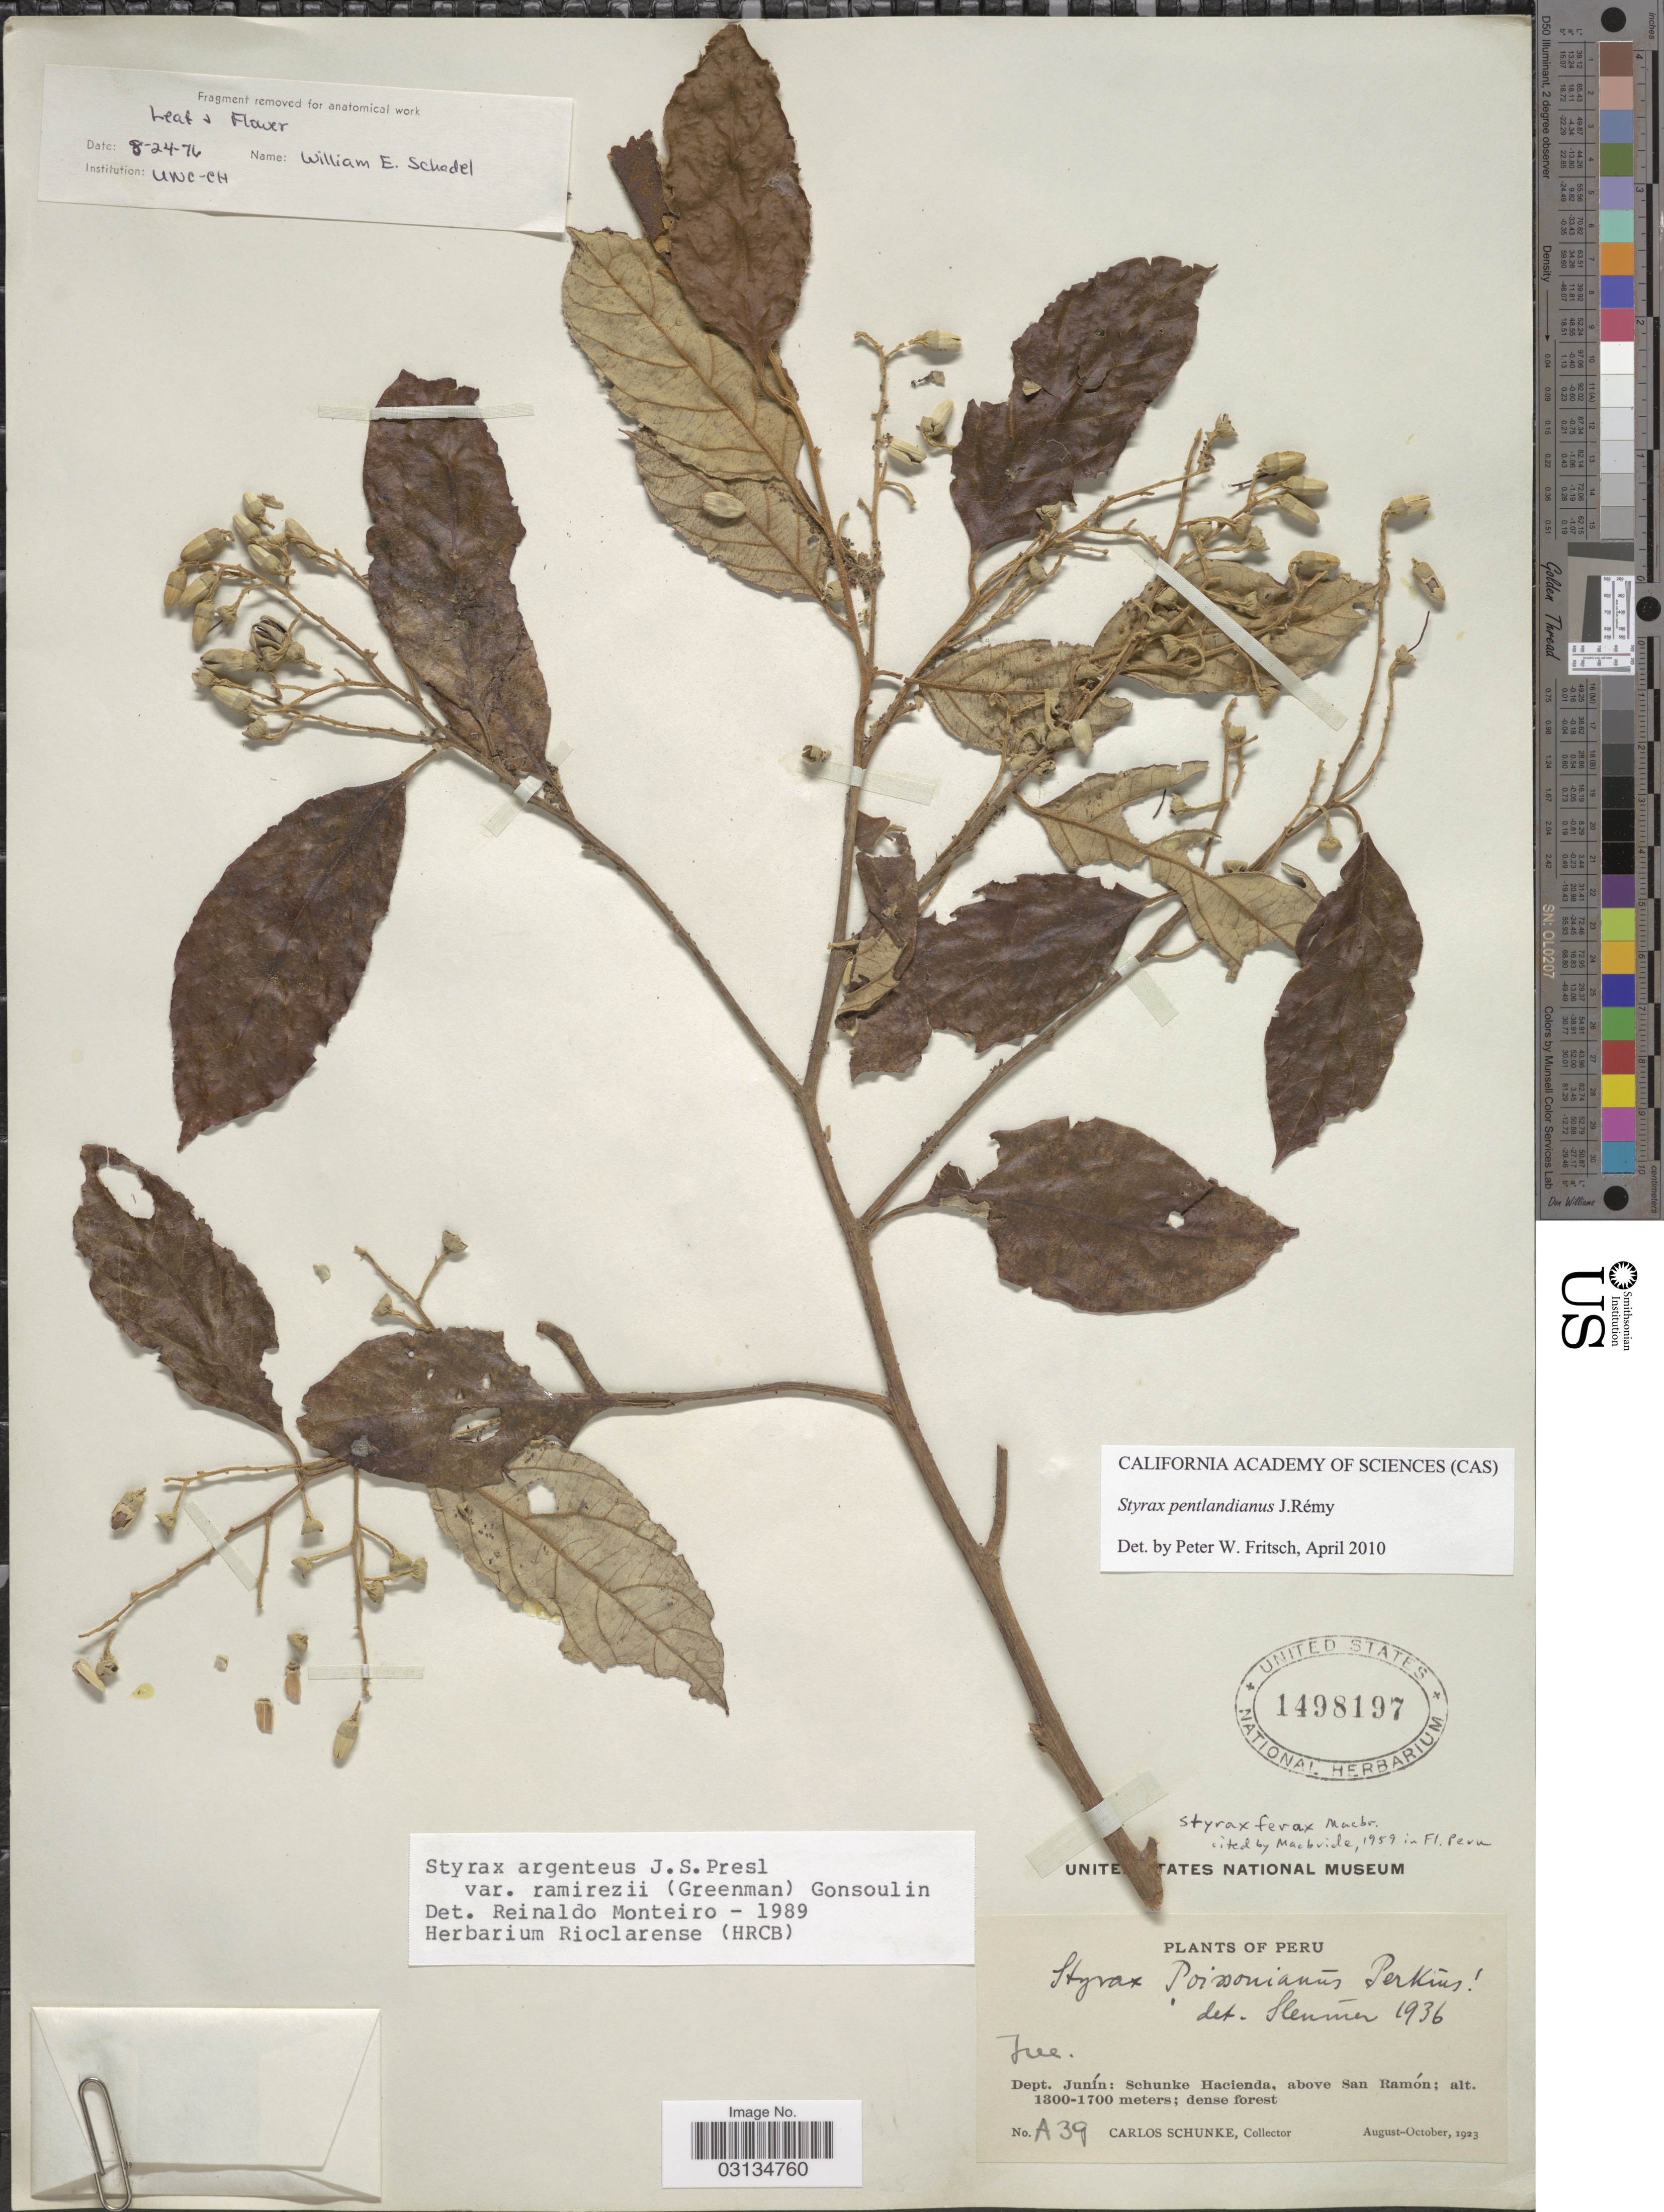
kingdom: Plantae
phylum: Tracheophyta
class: Magnoliopsida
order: Ericales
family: Styracaceae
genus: Styrax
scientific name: Styrax pentlandianus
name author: J. Rémy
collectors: C. Schunke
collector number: A39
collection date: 1923-08/1923-10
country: Peru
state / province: Junín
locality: Dept. Junín: Schunke Hacienda, above San Ramón.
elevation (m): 1300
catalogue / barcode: US 1498197